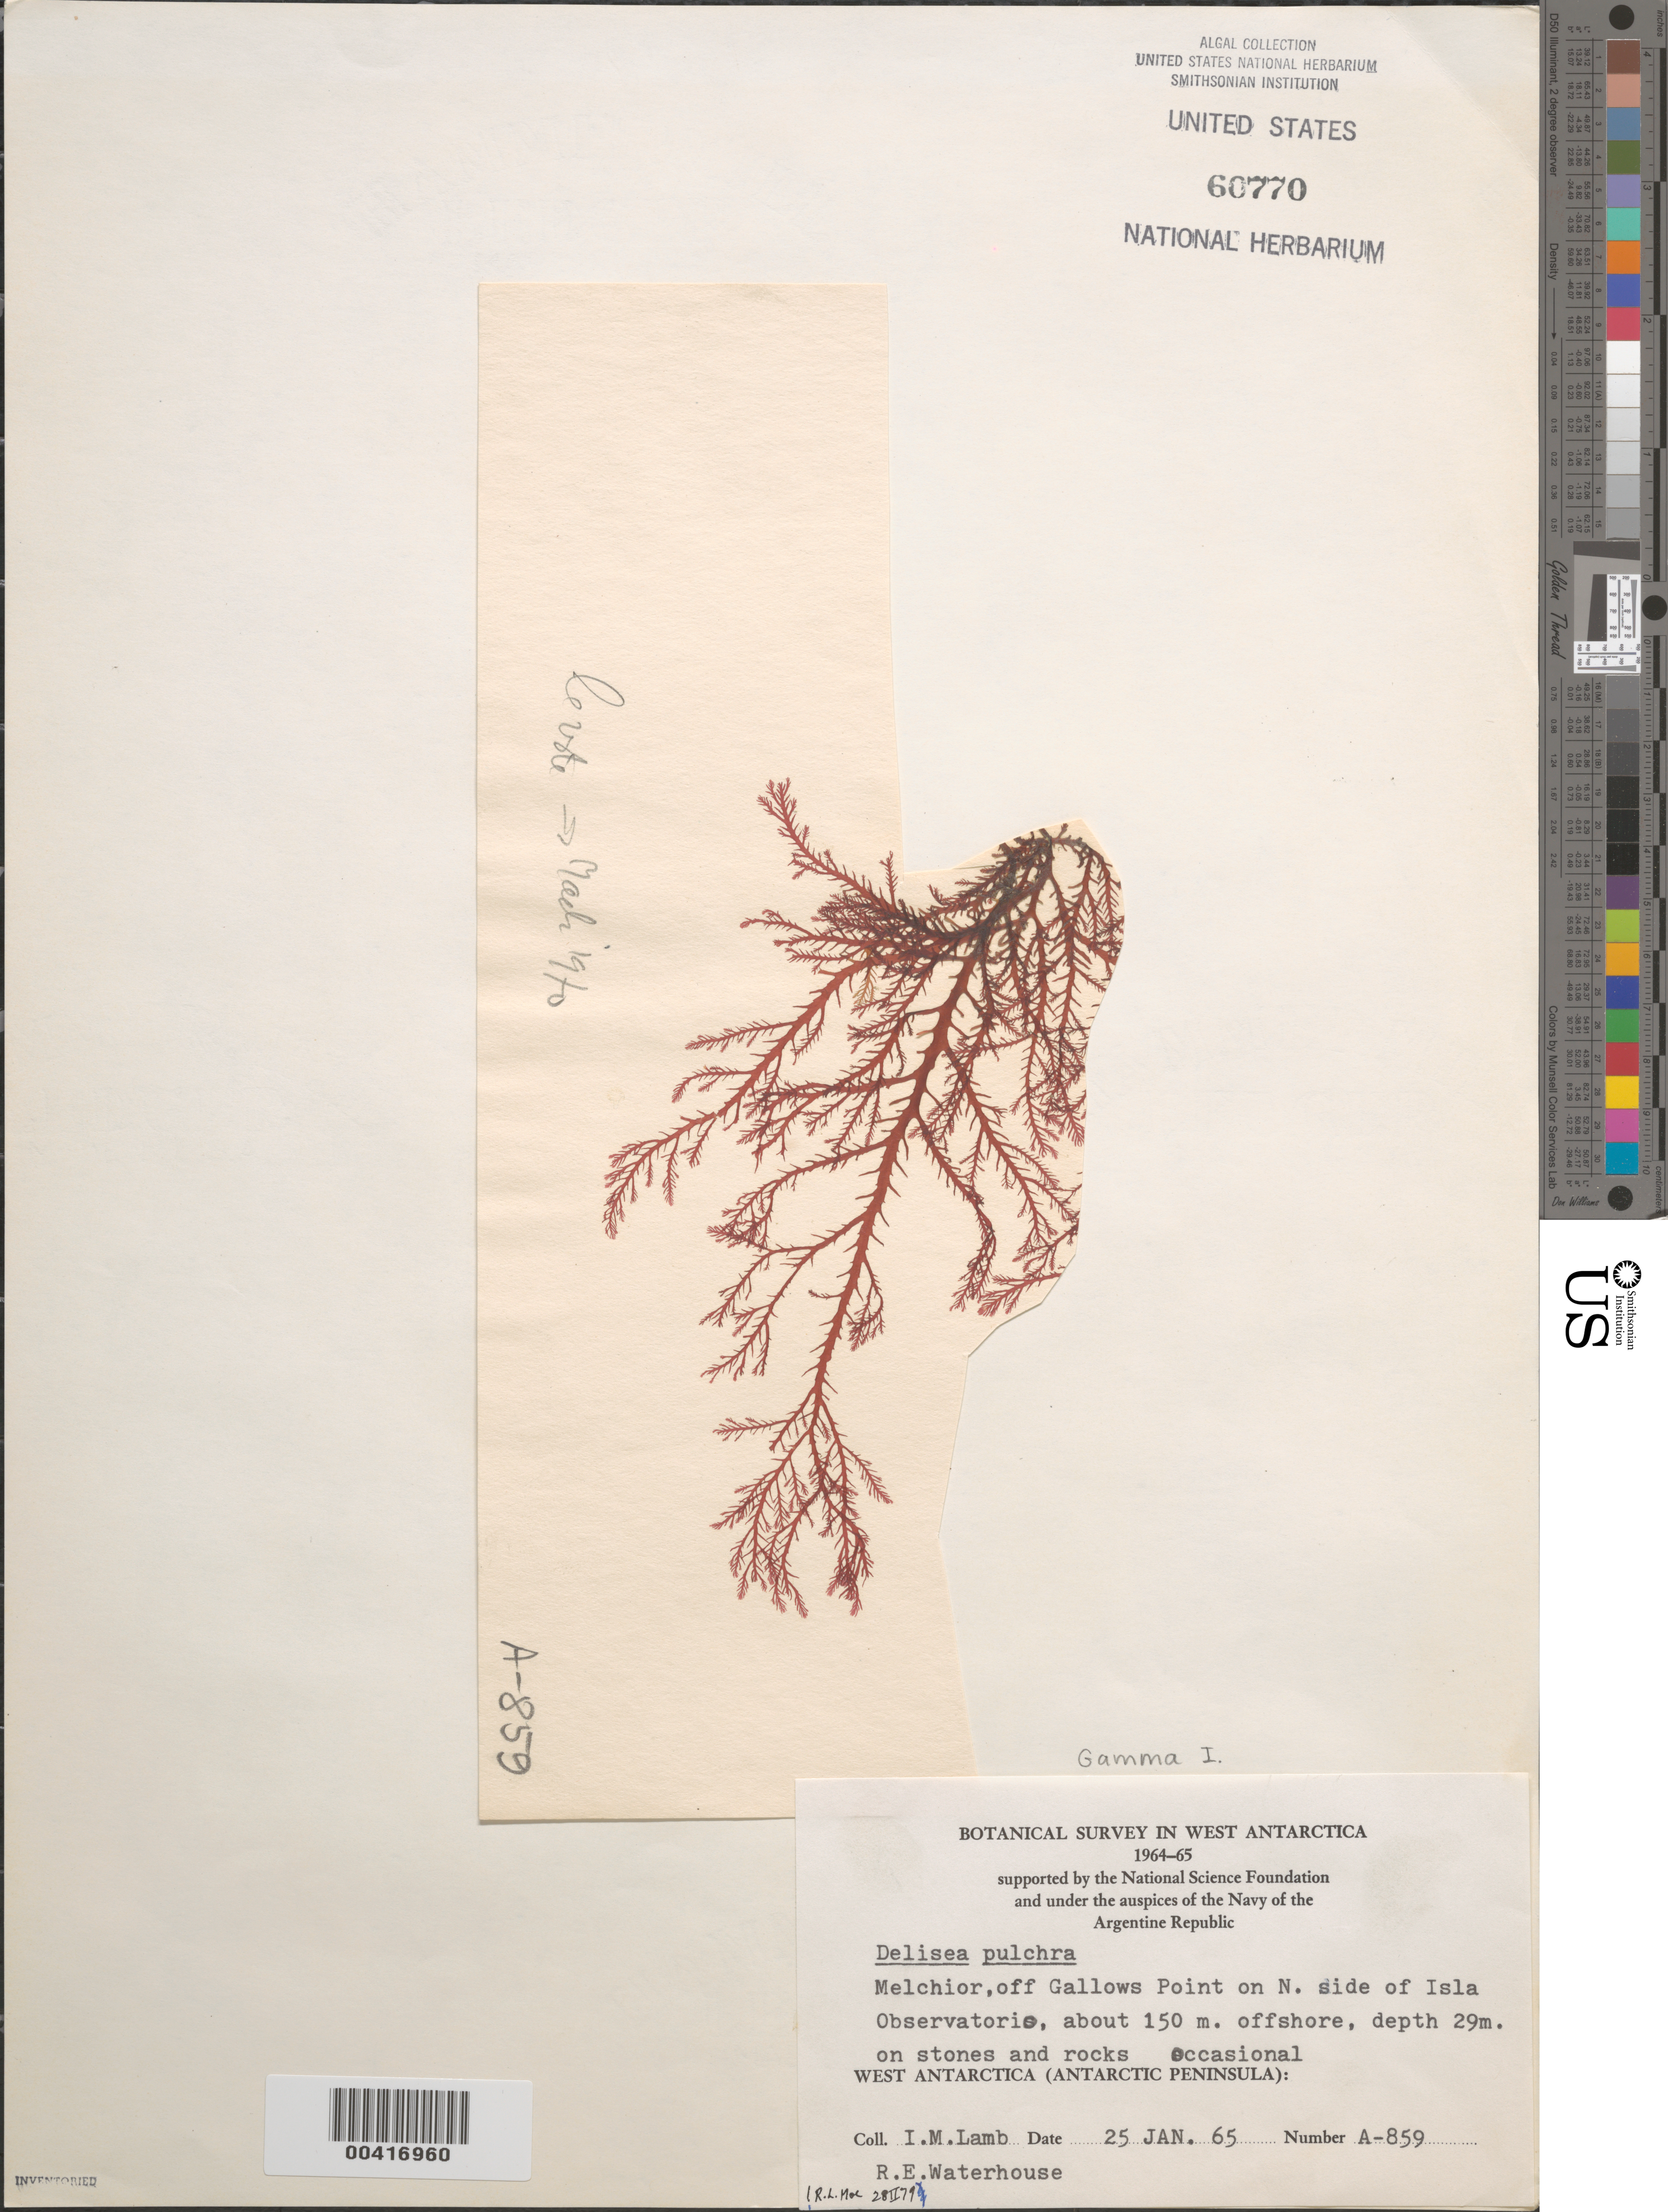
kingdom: Plantae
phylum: Rhodophyta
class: Florideophyceae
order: Bonnemaisoniales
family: Bonnemaisoniaceae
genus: Delisea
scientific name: Delisea pulchra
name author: (Grev.) Mont.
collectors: I. M. Lamb & R. Waterhouse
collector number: A-859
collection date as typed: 25 Jan 1965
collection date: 1965-01-25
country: Antarctica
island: Gamma Island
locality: Off Gallows Point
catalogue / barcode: US 60770